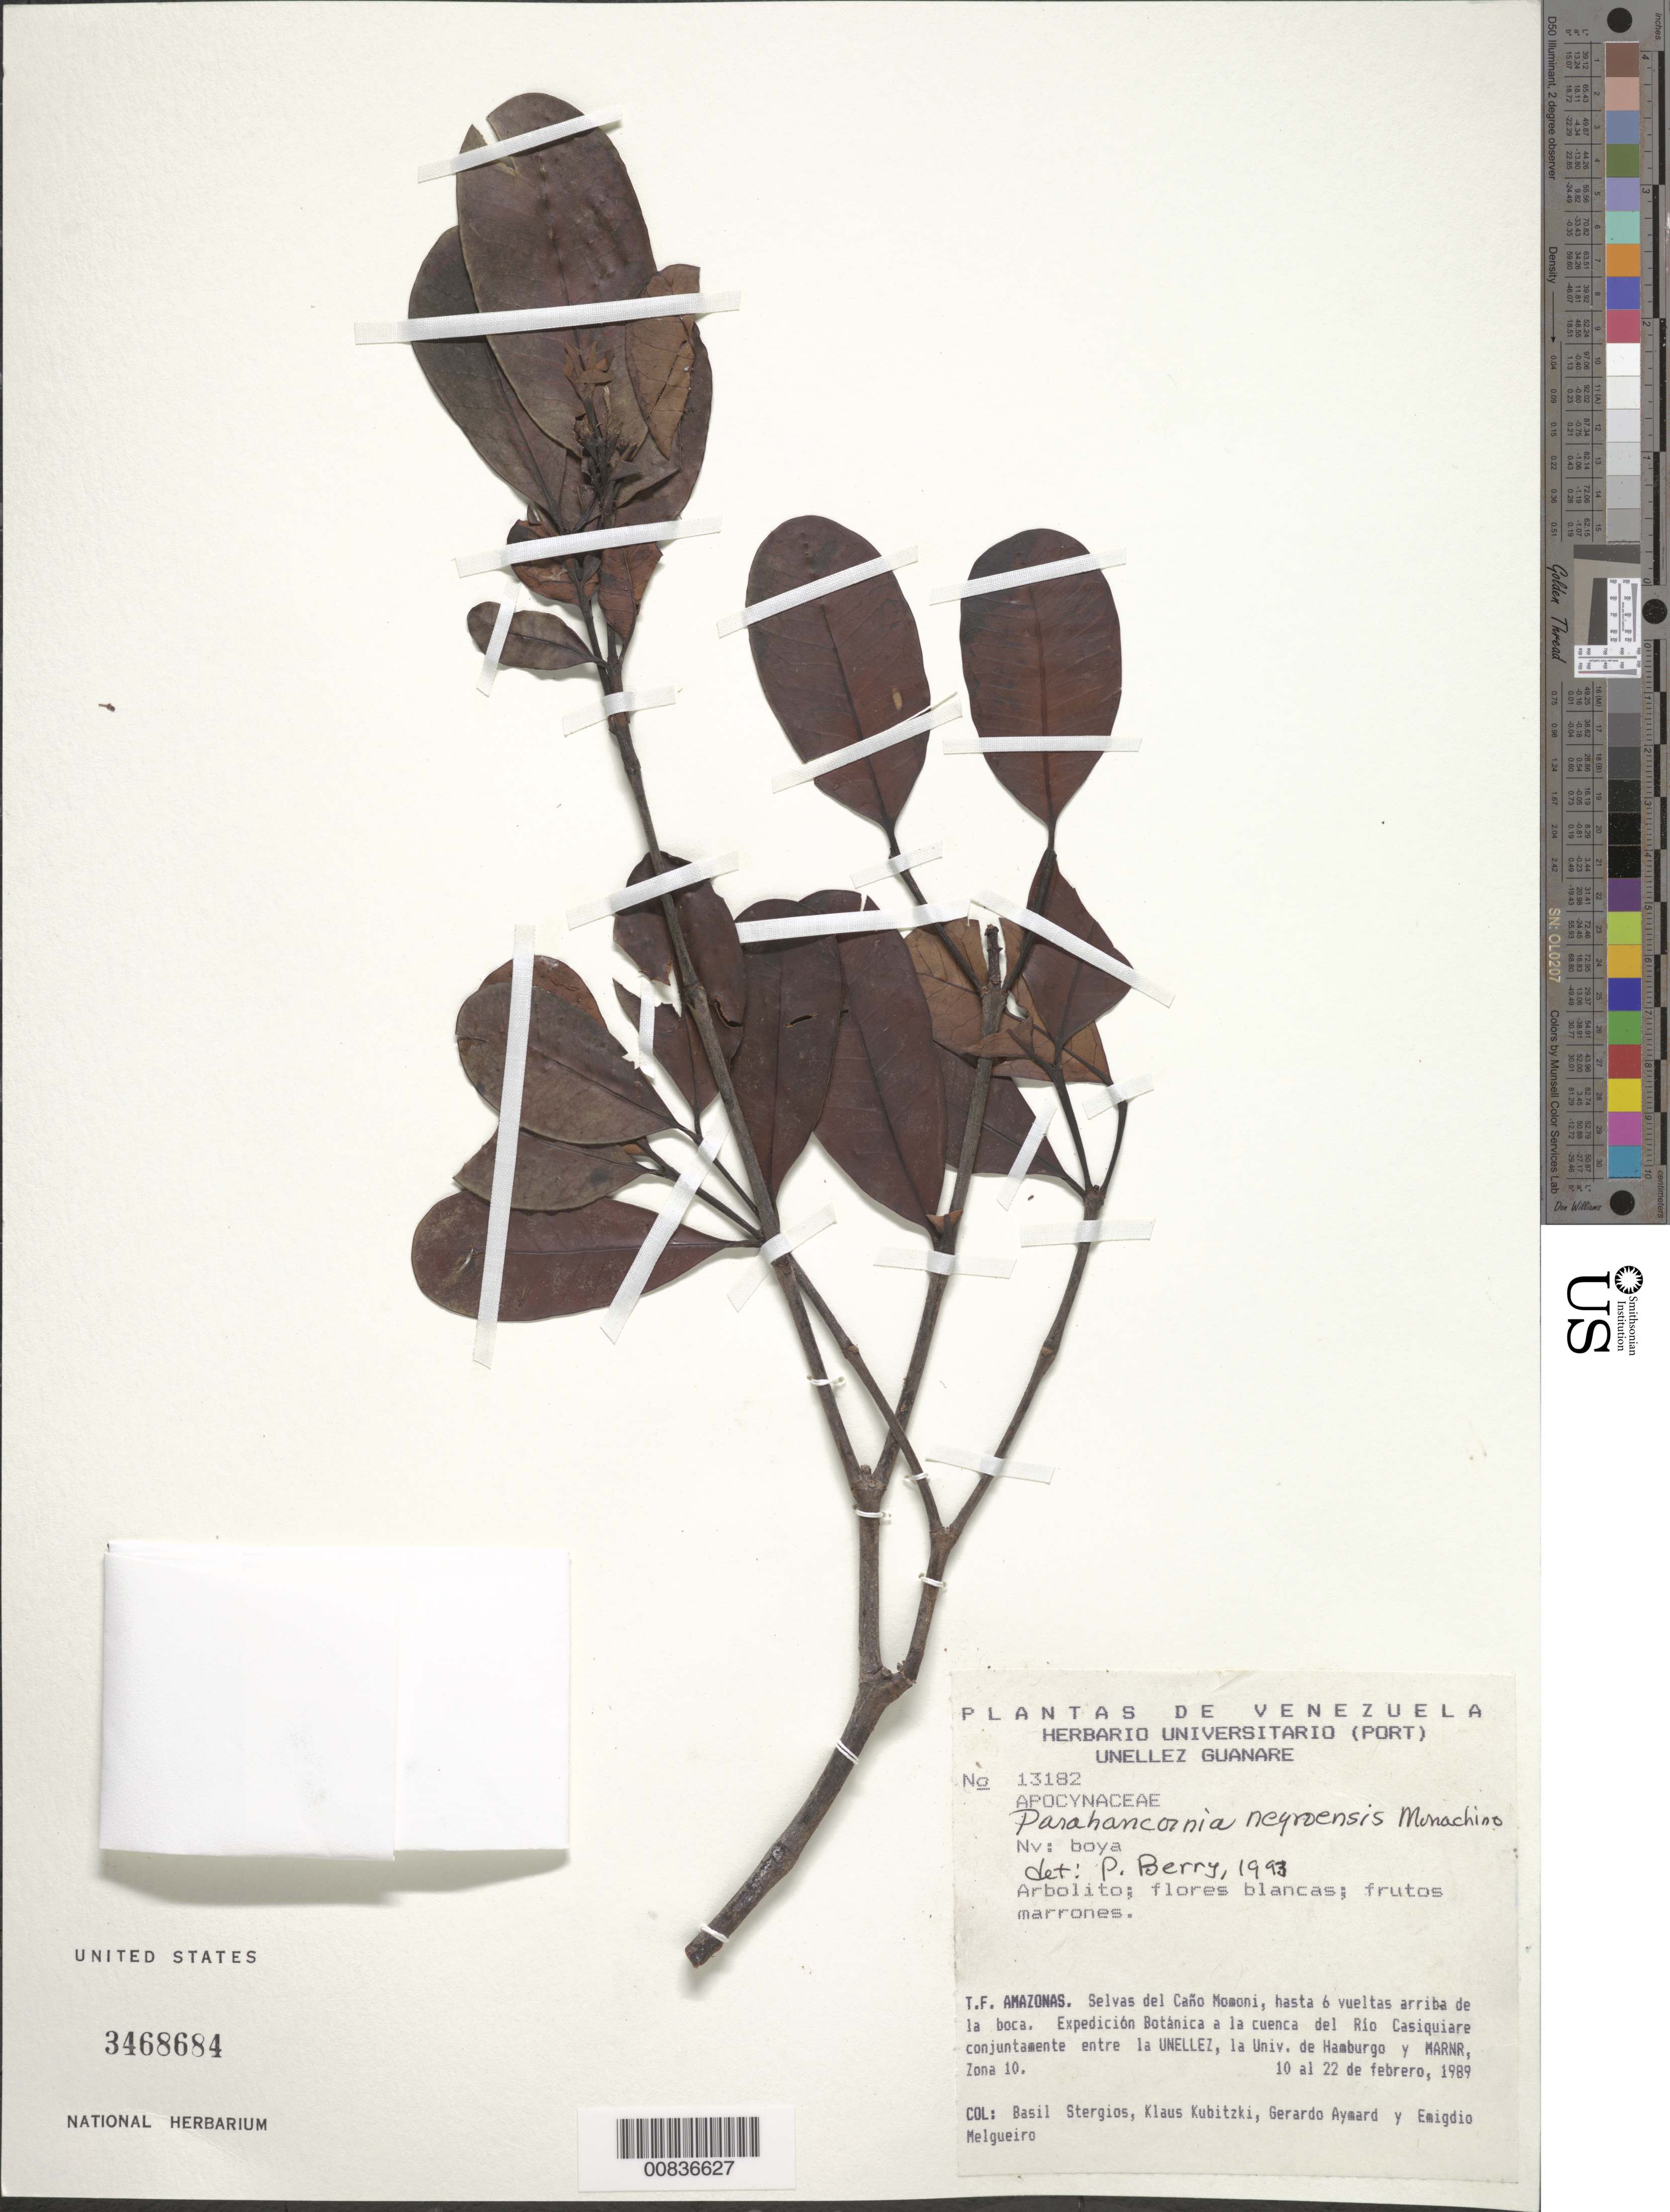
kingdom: Plantae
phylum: Tracheophyta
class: Magnoliopsida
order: Gentianales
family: Apocynaceae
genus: Parahancornia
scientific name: Parahancornia negroensis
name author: Monach.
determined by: Berry, P. E., (WIS), University of Wisconsin - Madison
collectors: B. G. Stergios, K. Kubitzki, G. A. Aymard & E. Melgueiro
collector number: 13182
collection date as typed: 10-Feb-89 to 22-Feb-89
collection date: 1989-02-10/1989-02-22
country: Venezuela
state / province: Amazonas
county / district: Río Negro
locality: Río Casiquiare, Caño Momoni, 6 vueltas arriba de la boca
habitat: Selvas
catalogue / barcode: US 3468684